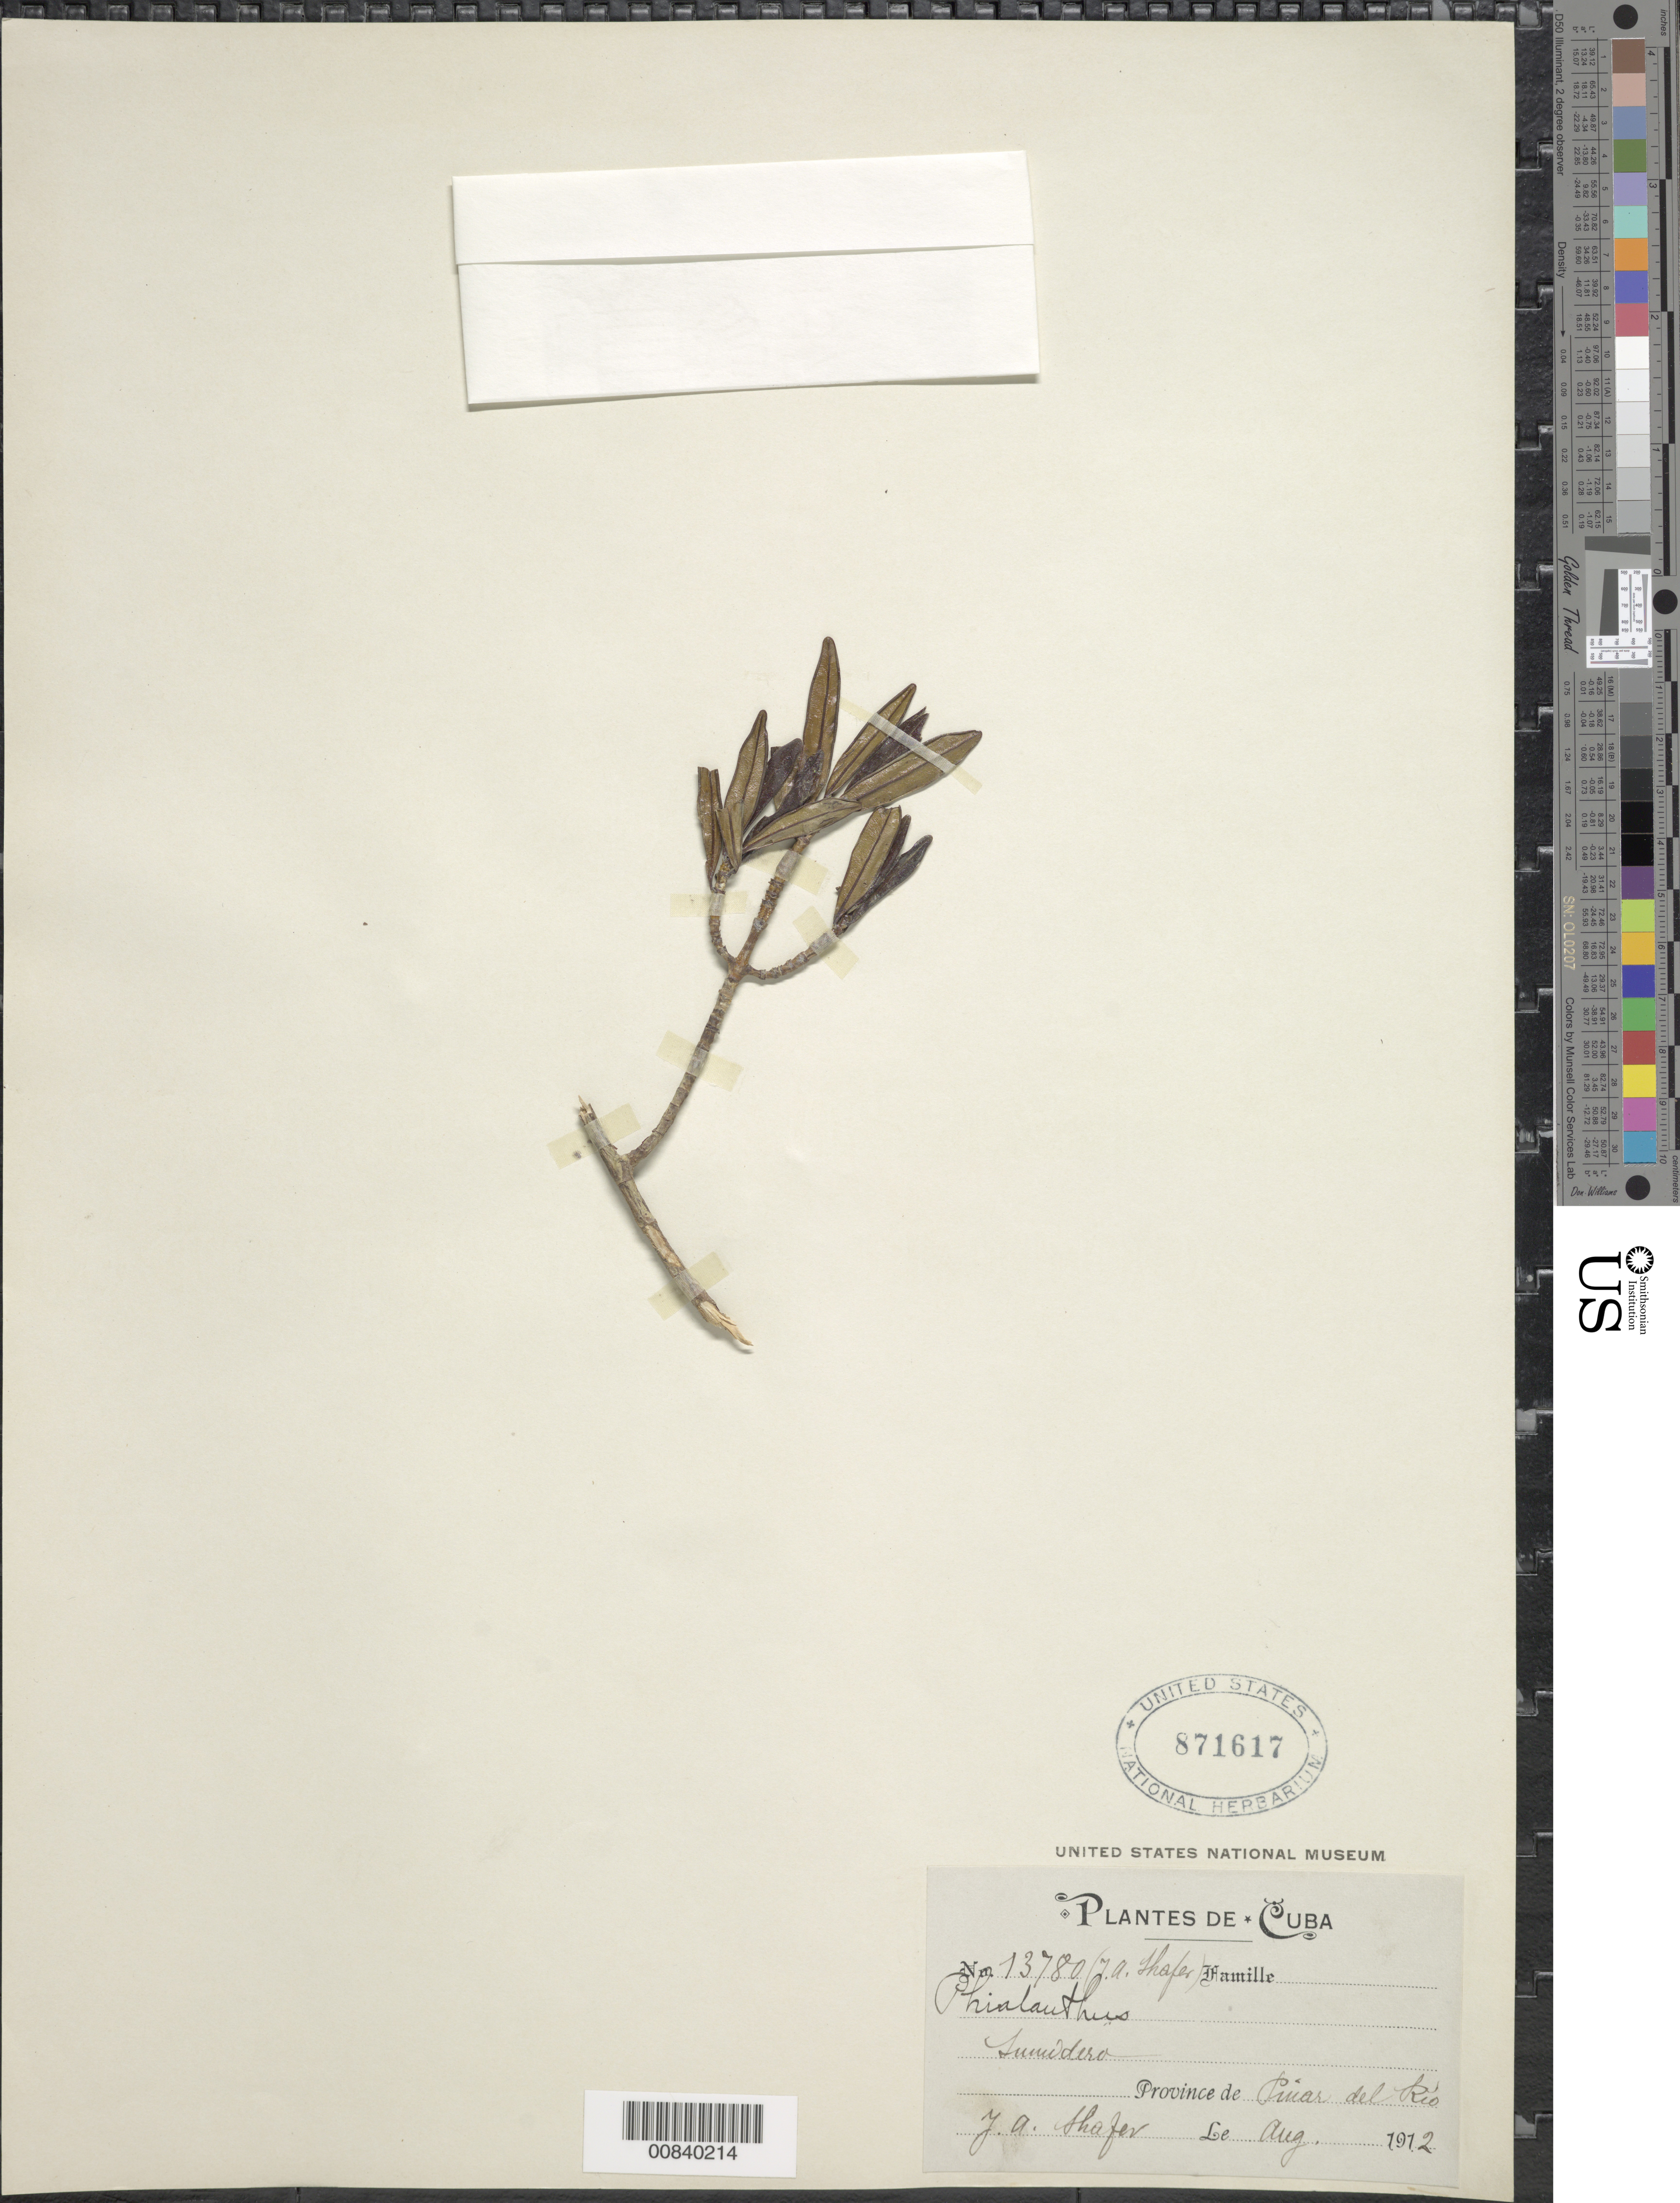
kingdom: Plantae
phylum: Tracheophyta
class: Magnoliopsida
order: Gentianales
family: Rubiaceae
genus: Phialanthus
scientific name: Phialanthus sp.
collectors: J. A. Shafer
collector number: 13780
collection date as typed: Aug 1912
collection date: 1912-08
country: Cuba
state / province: Pinar del Río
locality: Lumodera (sp?)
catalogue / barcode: US 871617